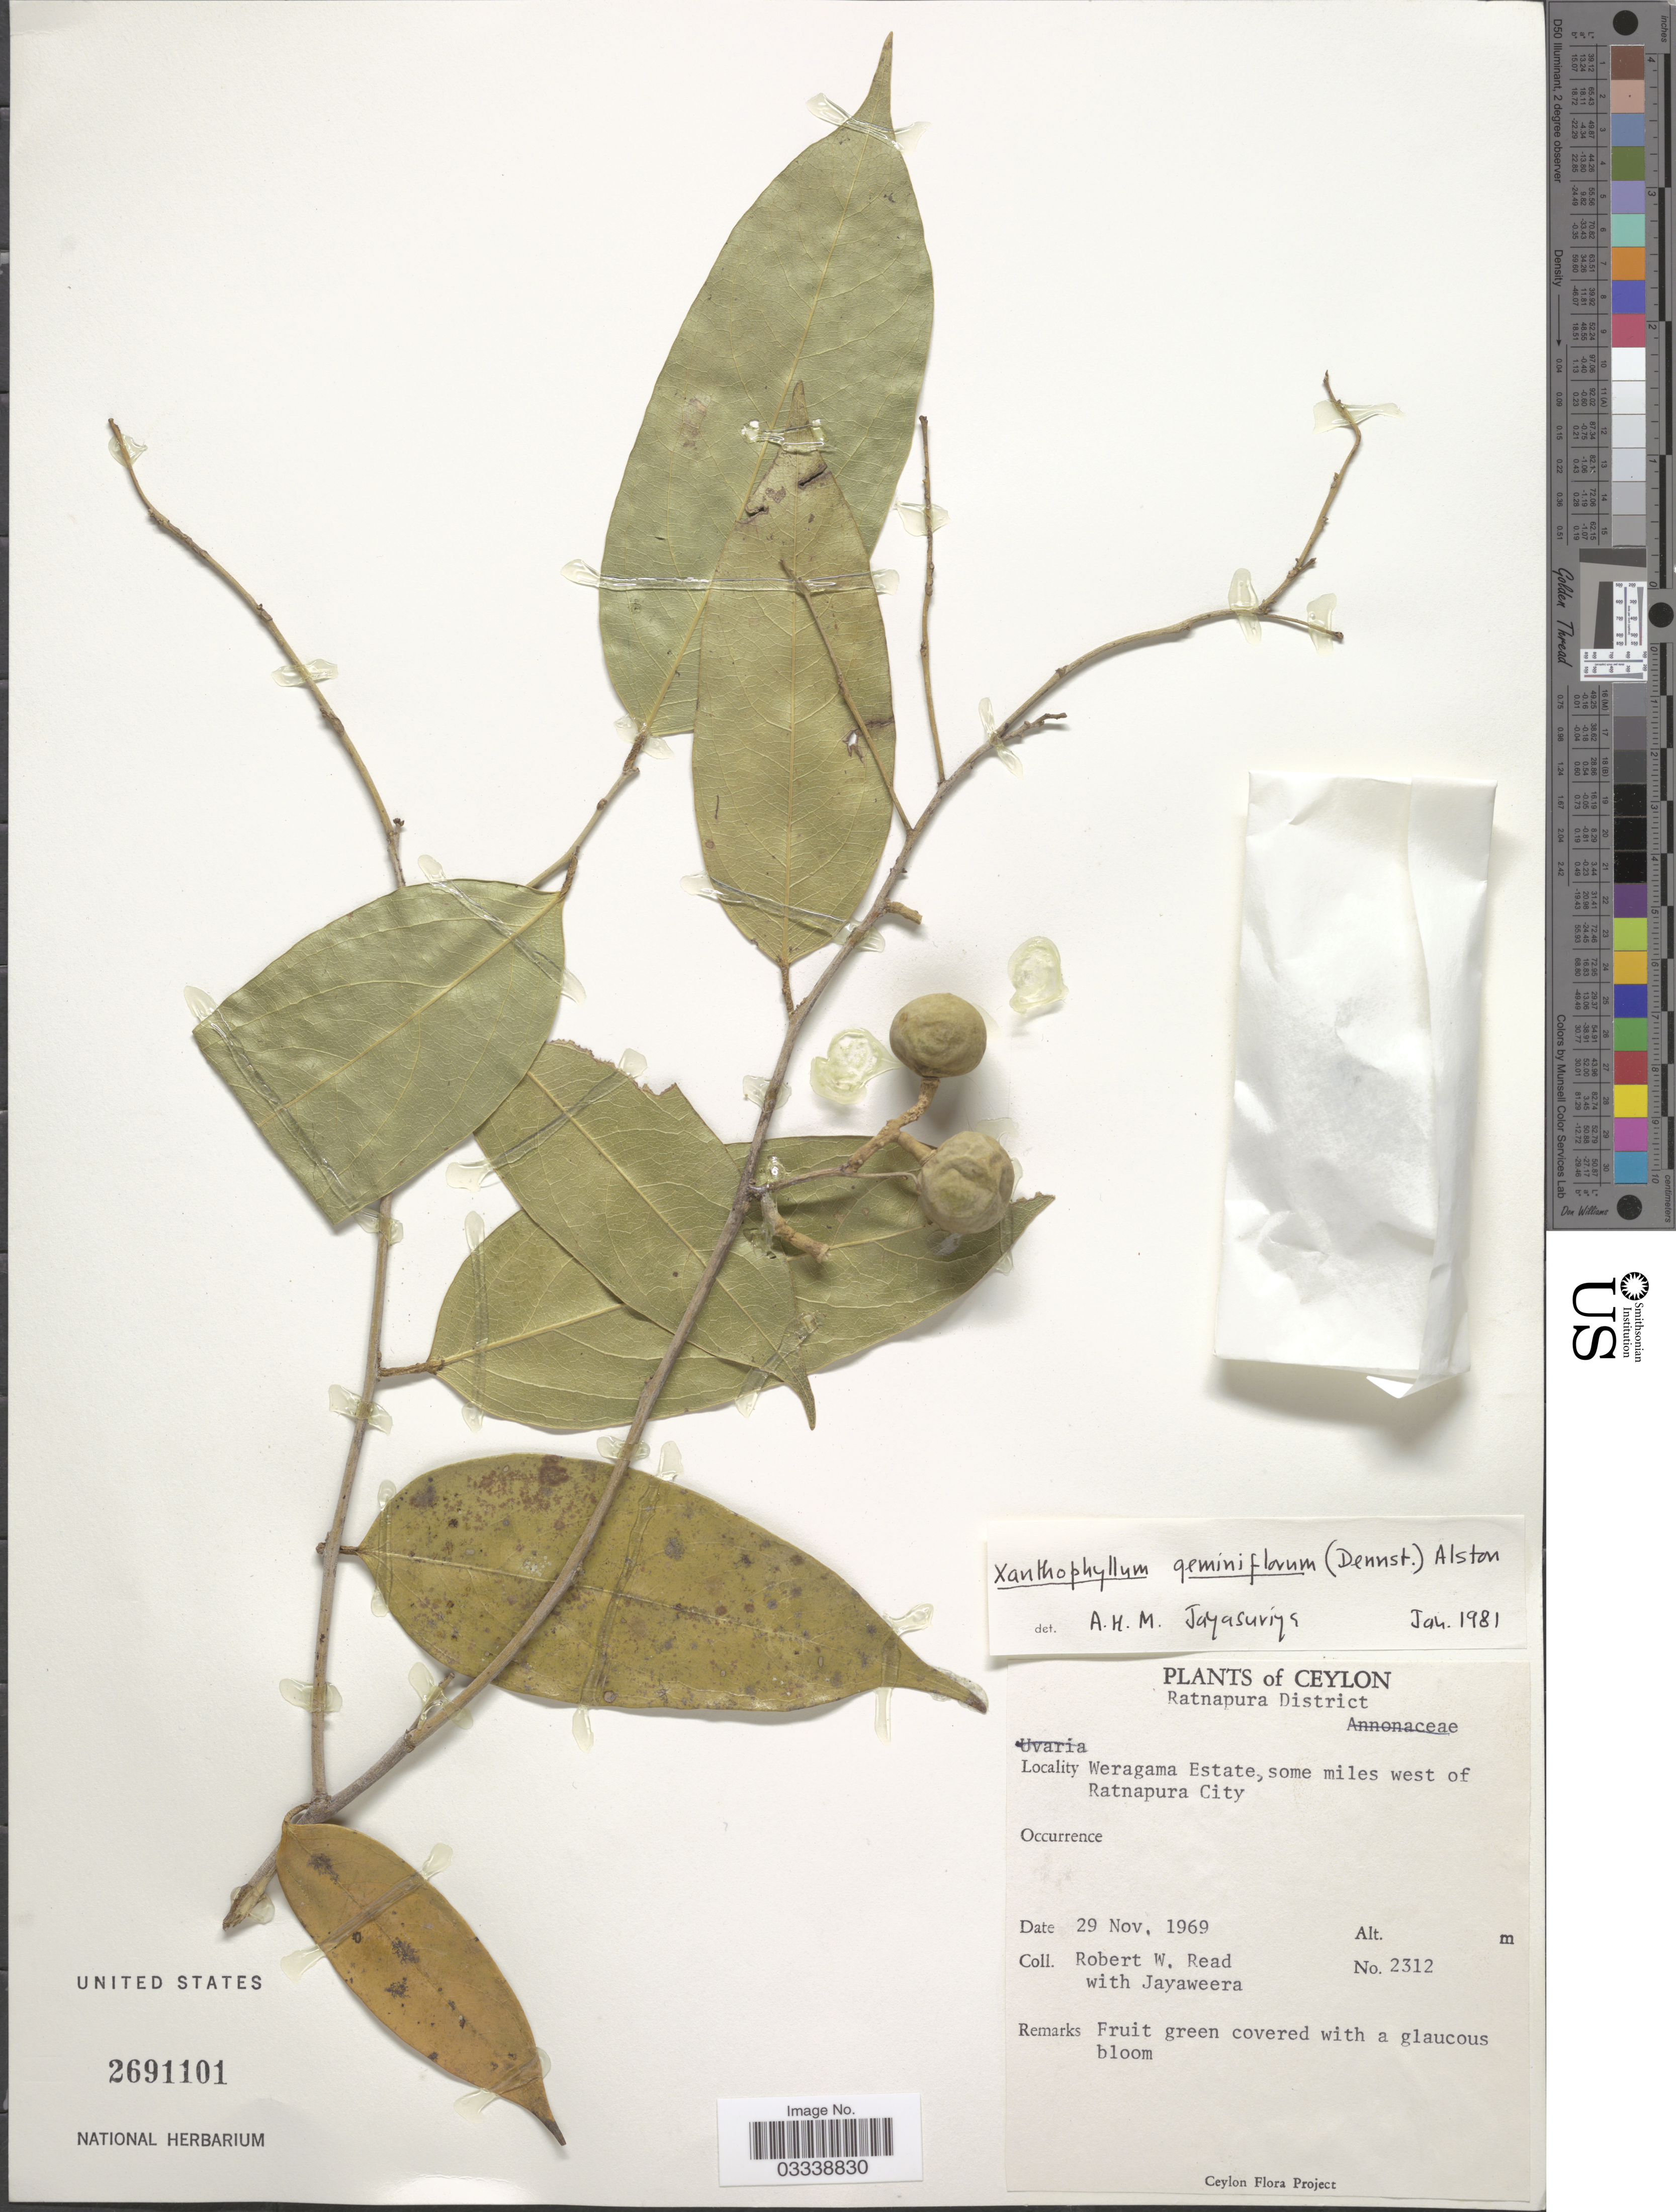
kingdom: Plantae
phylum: Tracheophyta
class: Magnoliopsida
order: Fabales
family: Polygalaceae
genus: Xanthophyllum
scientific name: Xanthophyllum zeylanicum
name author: Meijden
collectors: R. W. Read & -. Jayaweera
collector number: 2312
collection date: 1969-11-29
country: Sri Lanka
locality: Ceylon. Ratnapura District. Weragama Estate, some miles west of Ratnapura City.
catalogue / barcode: US 2691101